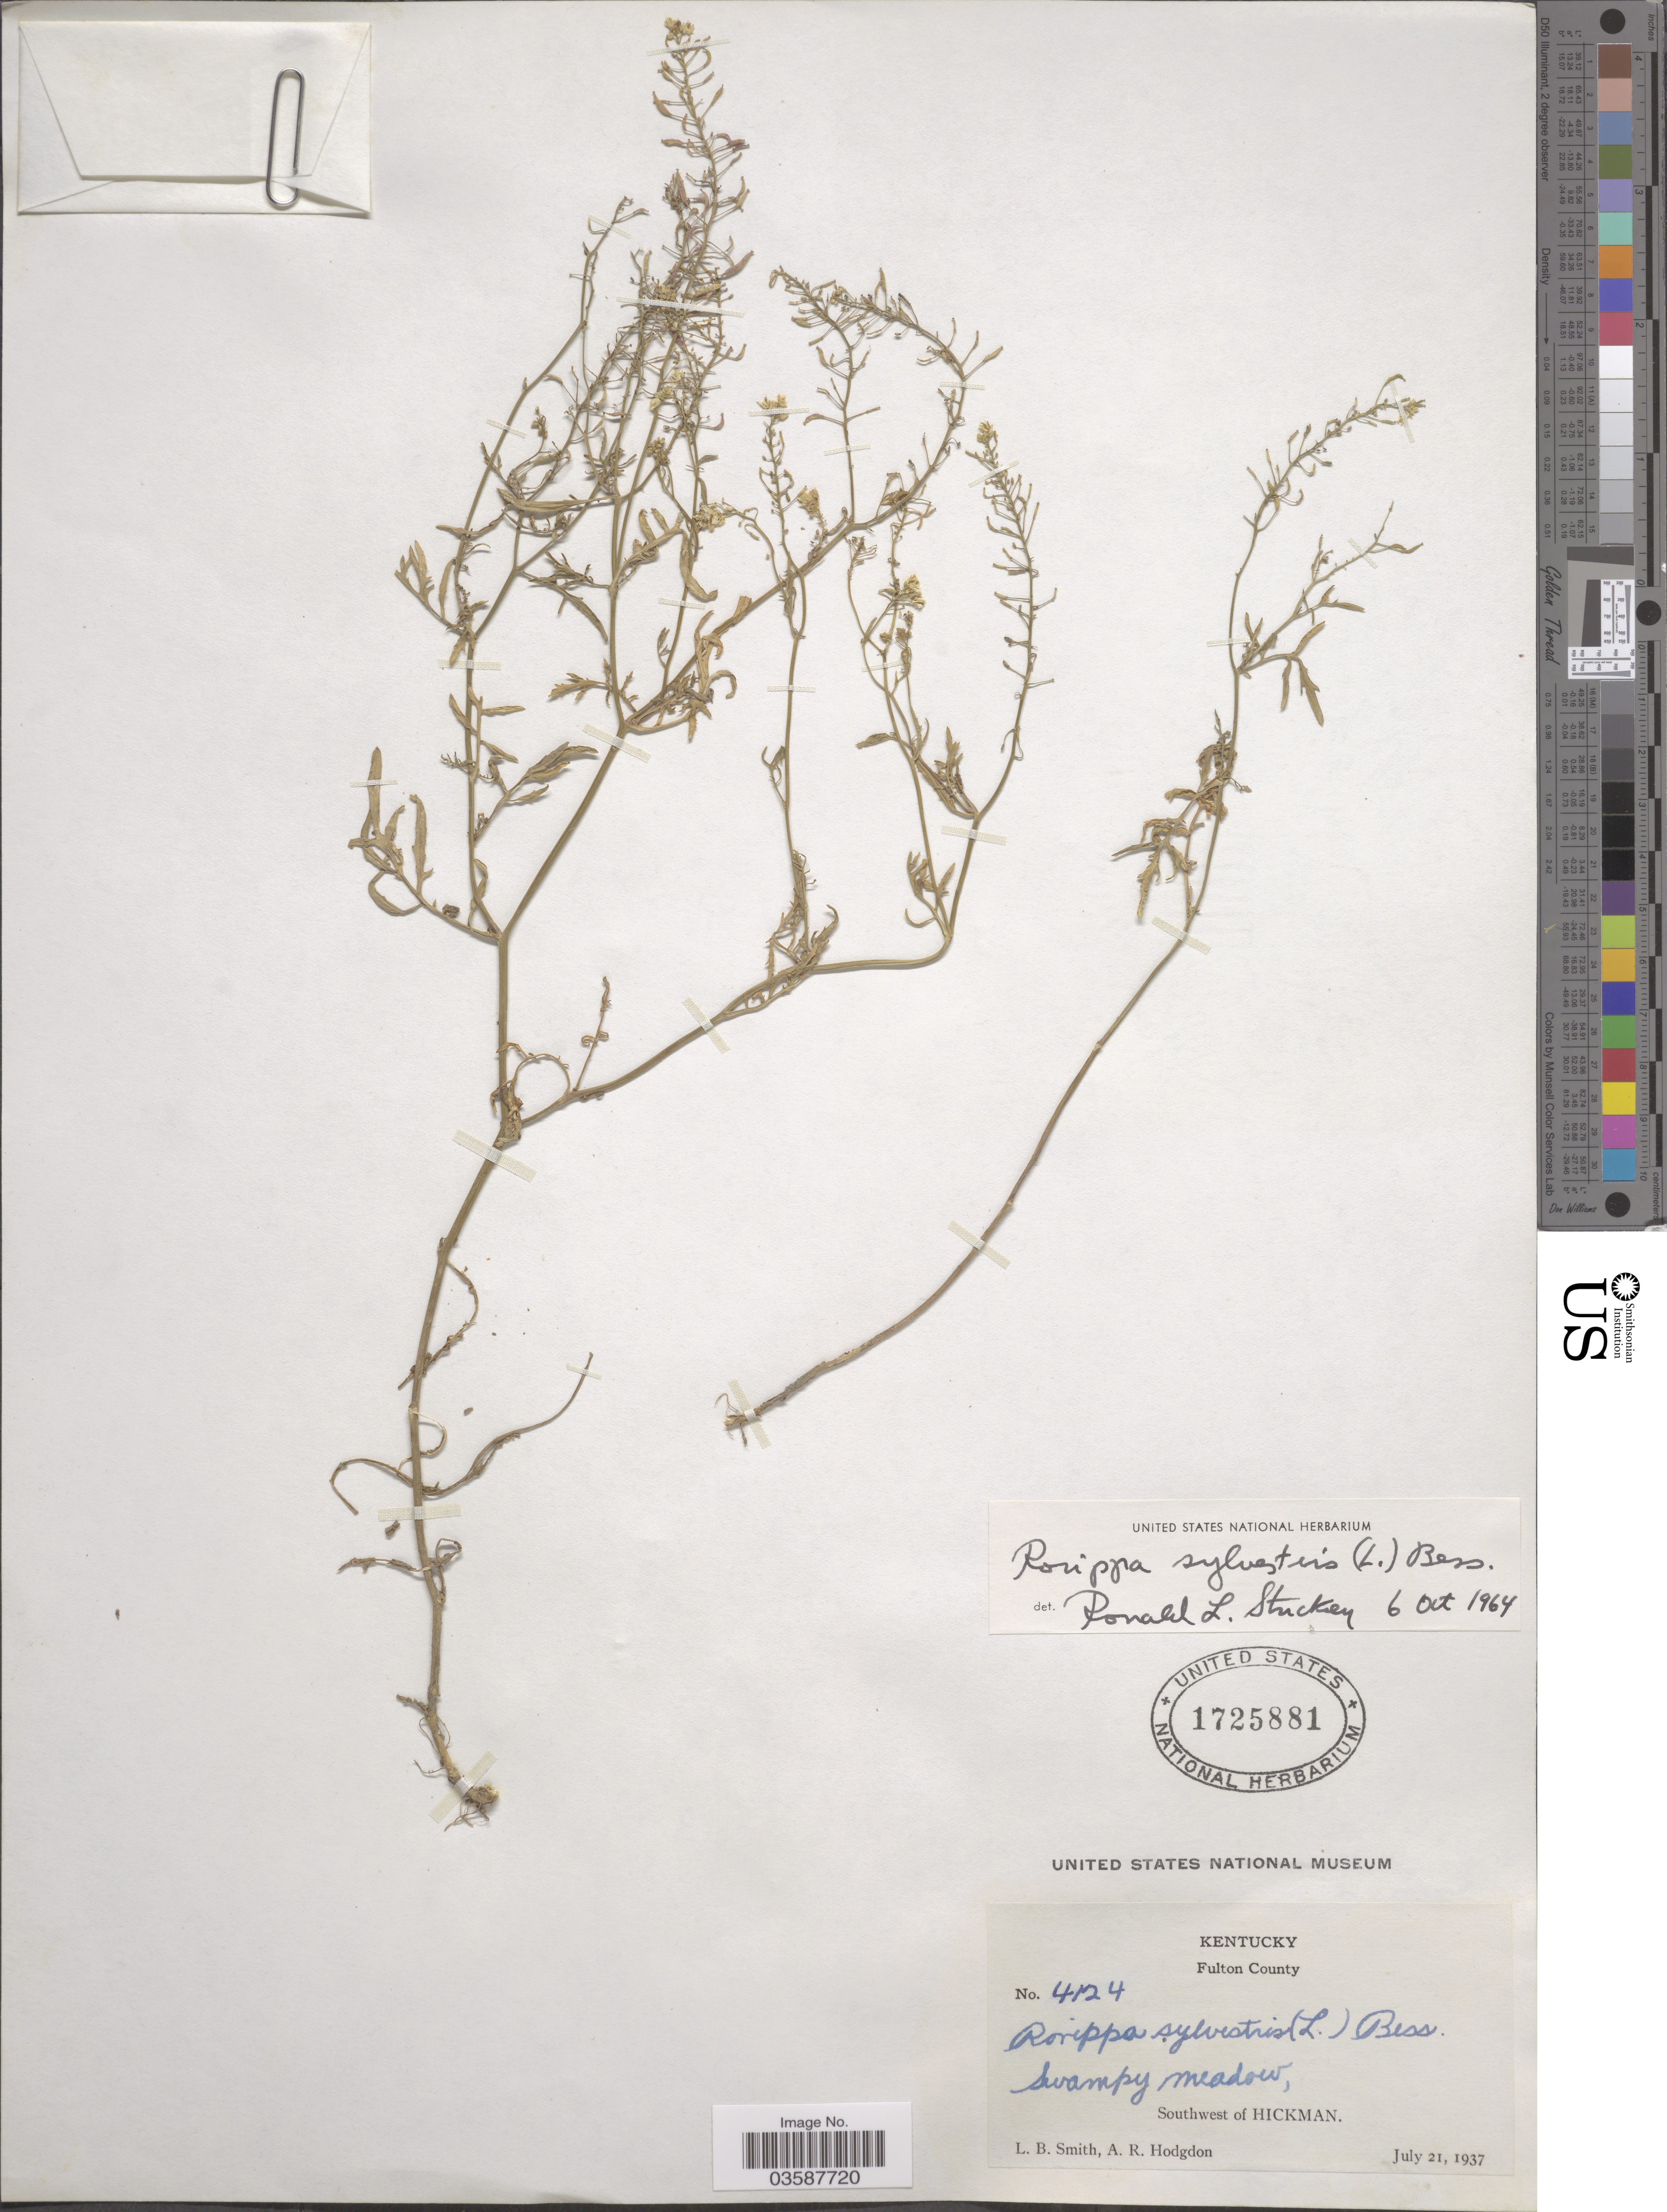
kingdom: Plantae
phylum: Tracheophyta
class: Magnoliopsida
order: Brassicales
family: Brassicaceae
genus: Rorippa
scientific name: Rorippa sylvestris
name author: (L.) Besser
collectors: L. Smith & A. R. Hodgdon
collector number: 4124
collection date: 1937-07-21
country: United States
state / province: Kentucky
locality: Fulton County. Swampy meadow, Southwest of Hickman.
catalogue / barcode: US 1725881